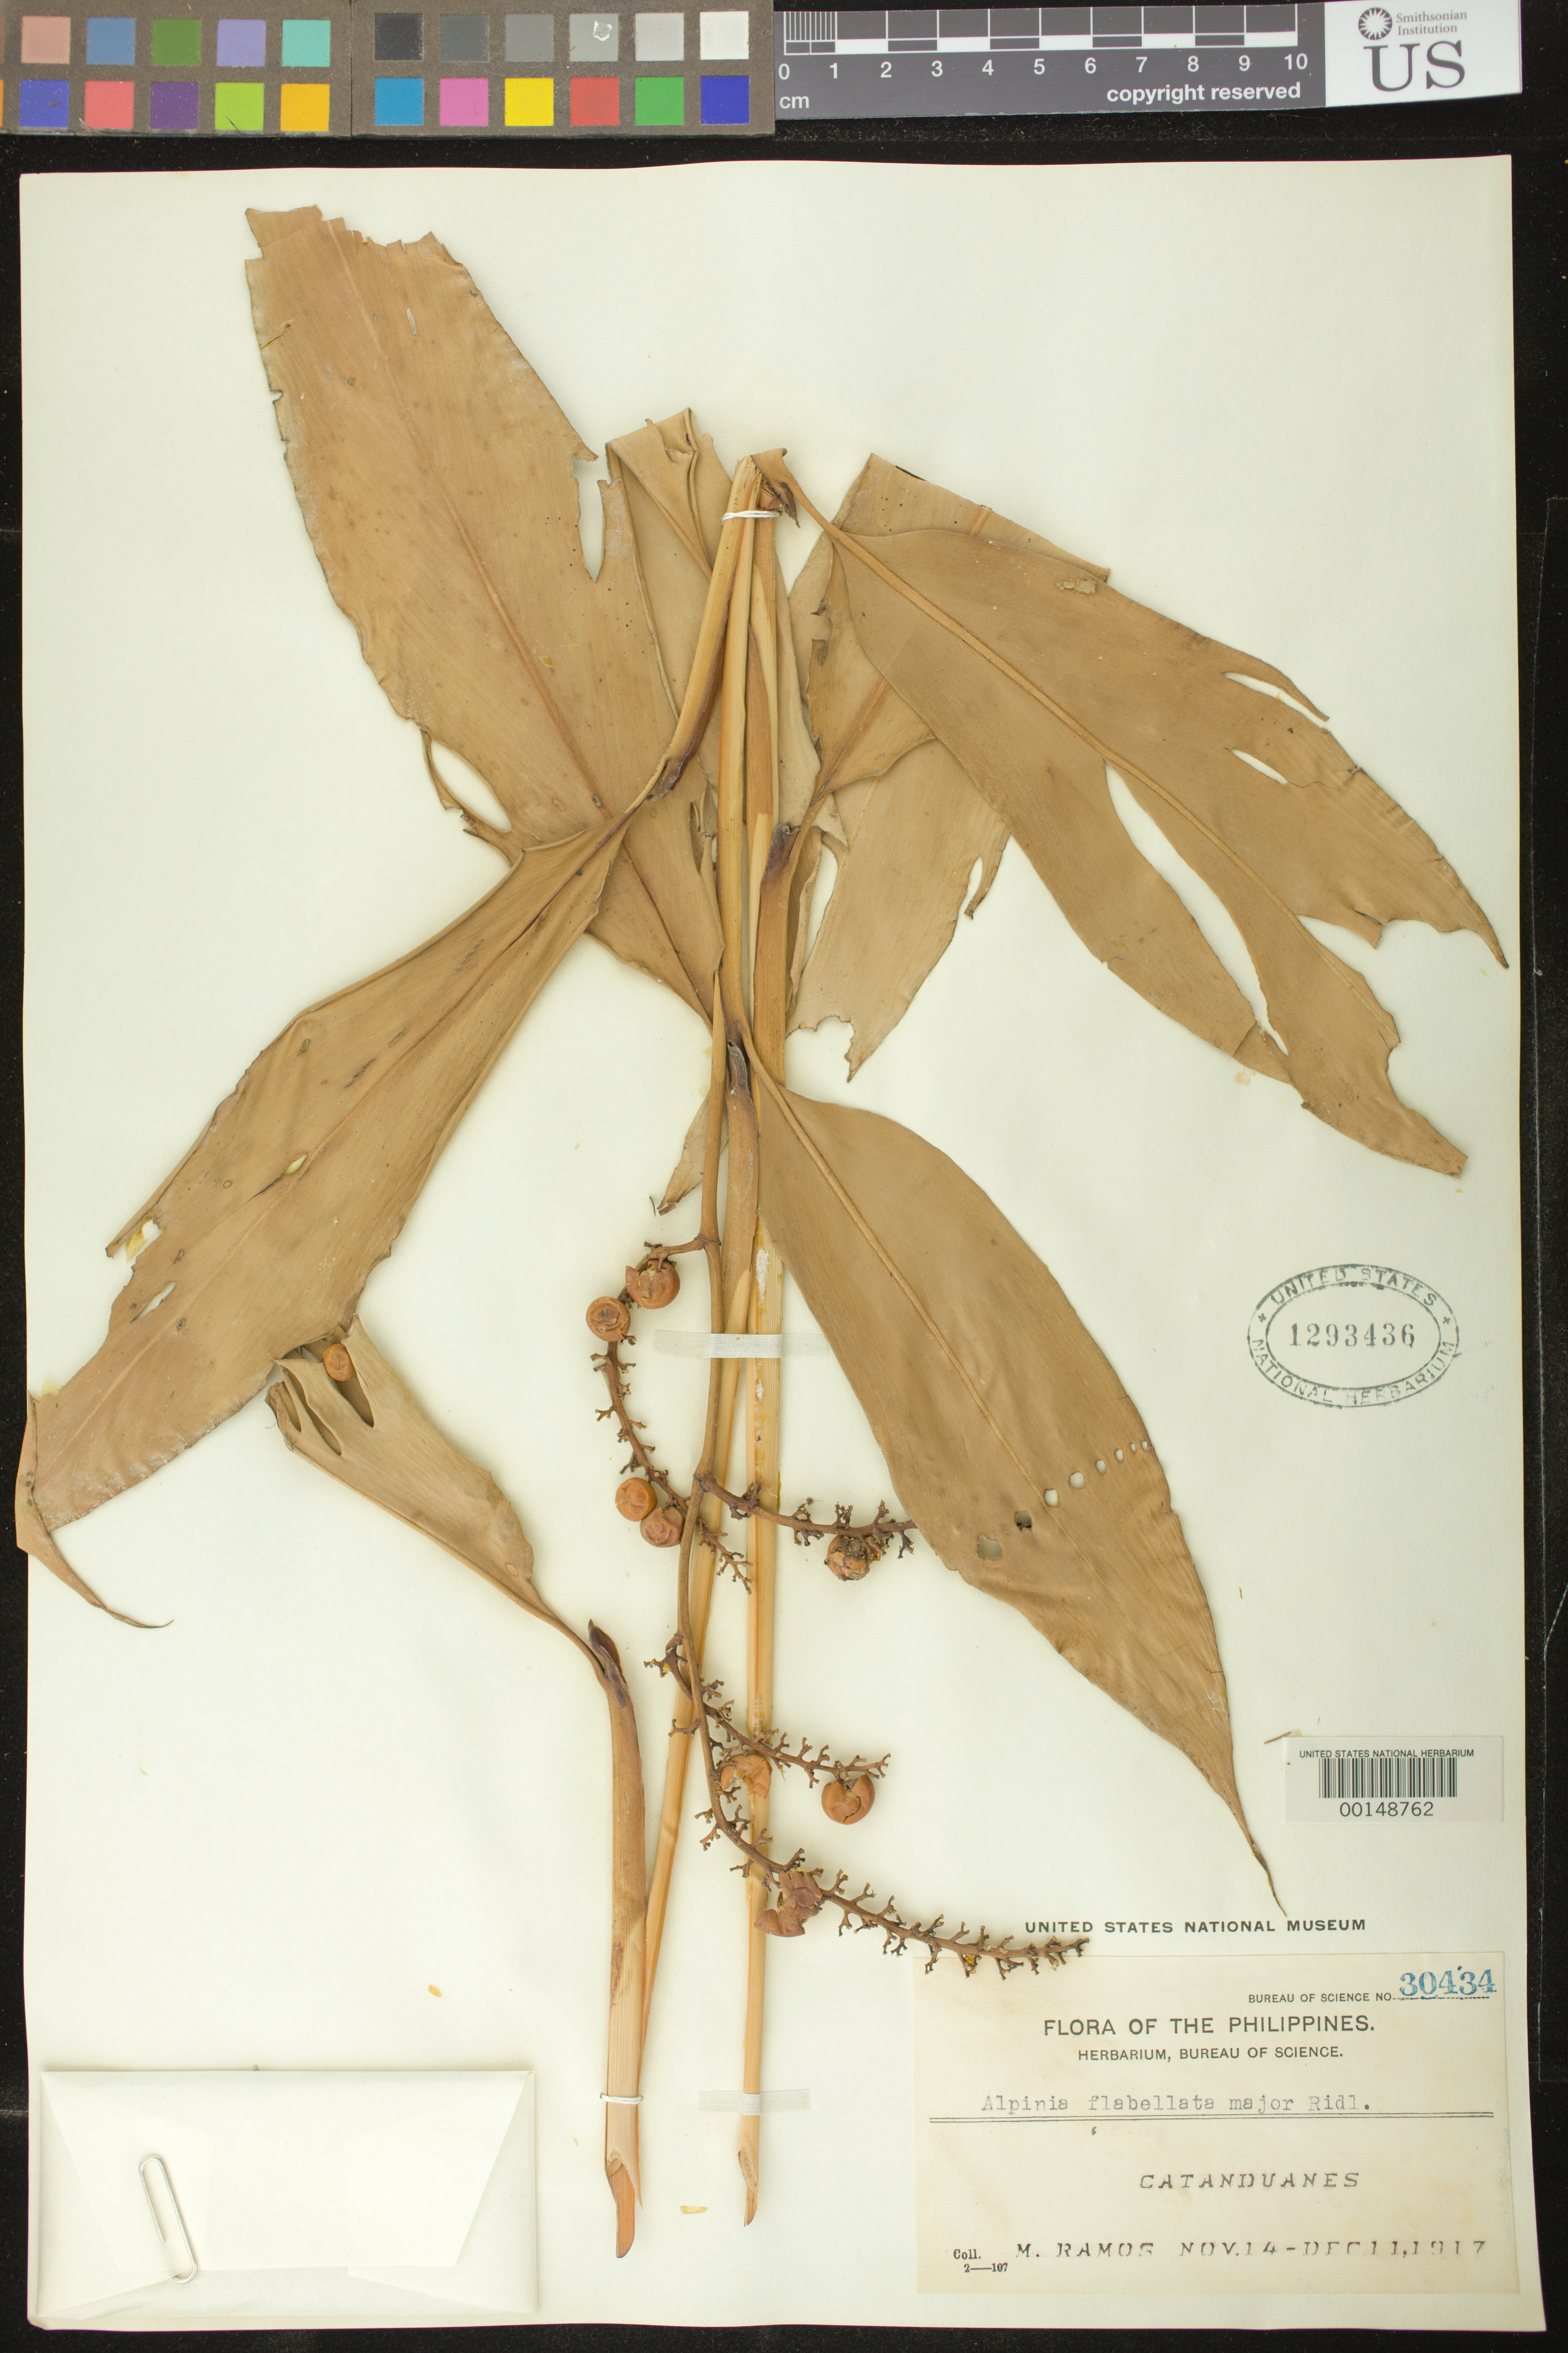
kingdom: Plantae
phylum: Tracheophyta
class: Liliopsida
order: Zingiberales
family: Zingiberaceae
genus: Alpinia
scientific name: Alpinia flabellata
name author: Ridl.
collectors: M. Ramos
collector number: Bur. Sci. 30434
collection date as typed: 14 Nov 1917 to 11 Dec 1917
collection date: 1917-11-14/1917-12-11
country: Philippines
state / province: Bicol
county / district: Catanduanes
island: Catanduanes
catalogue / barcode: US 1293436